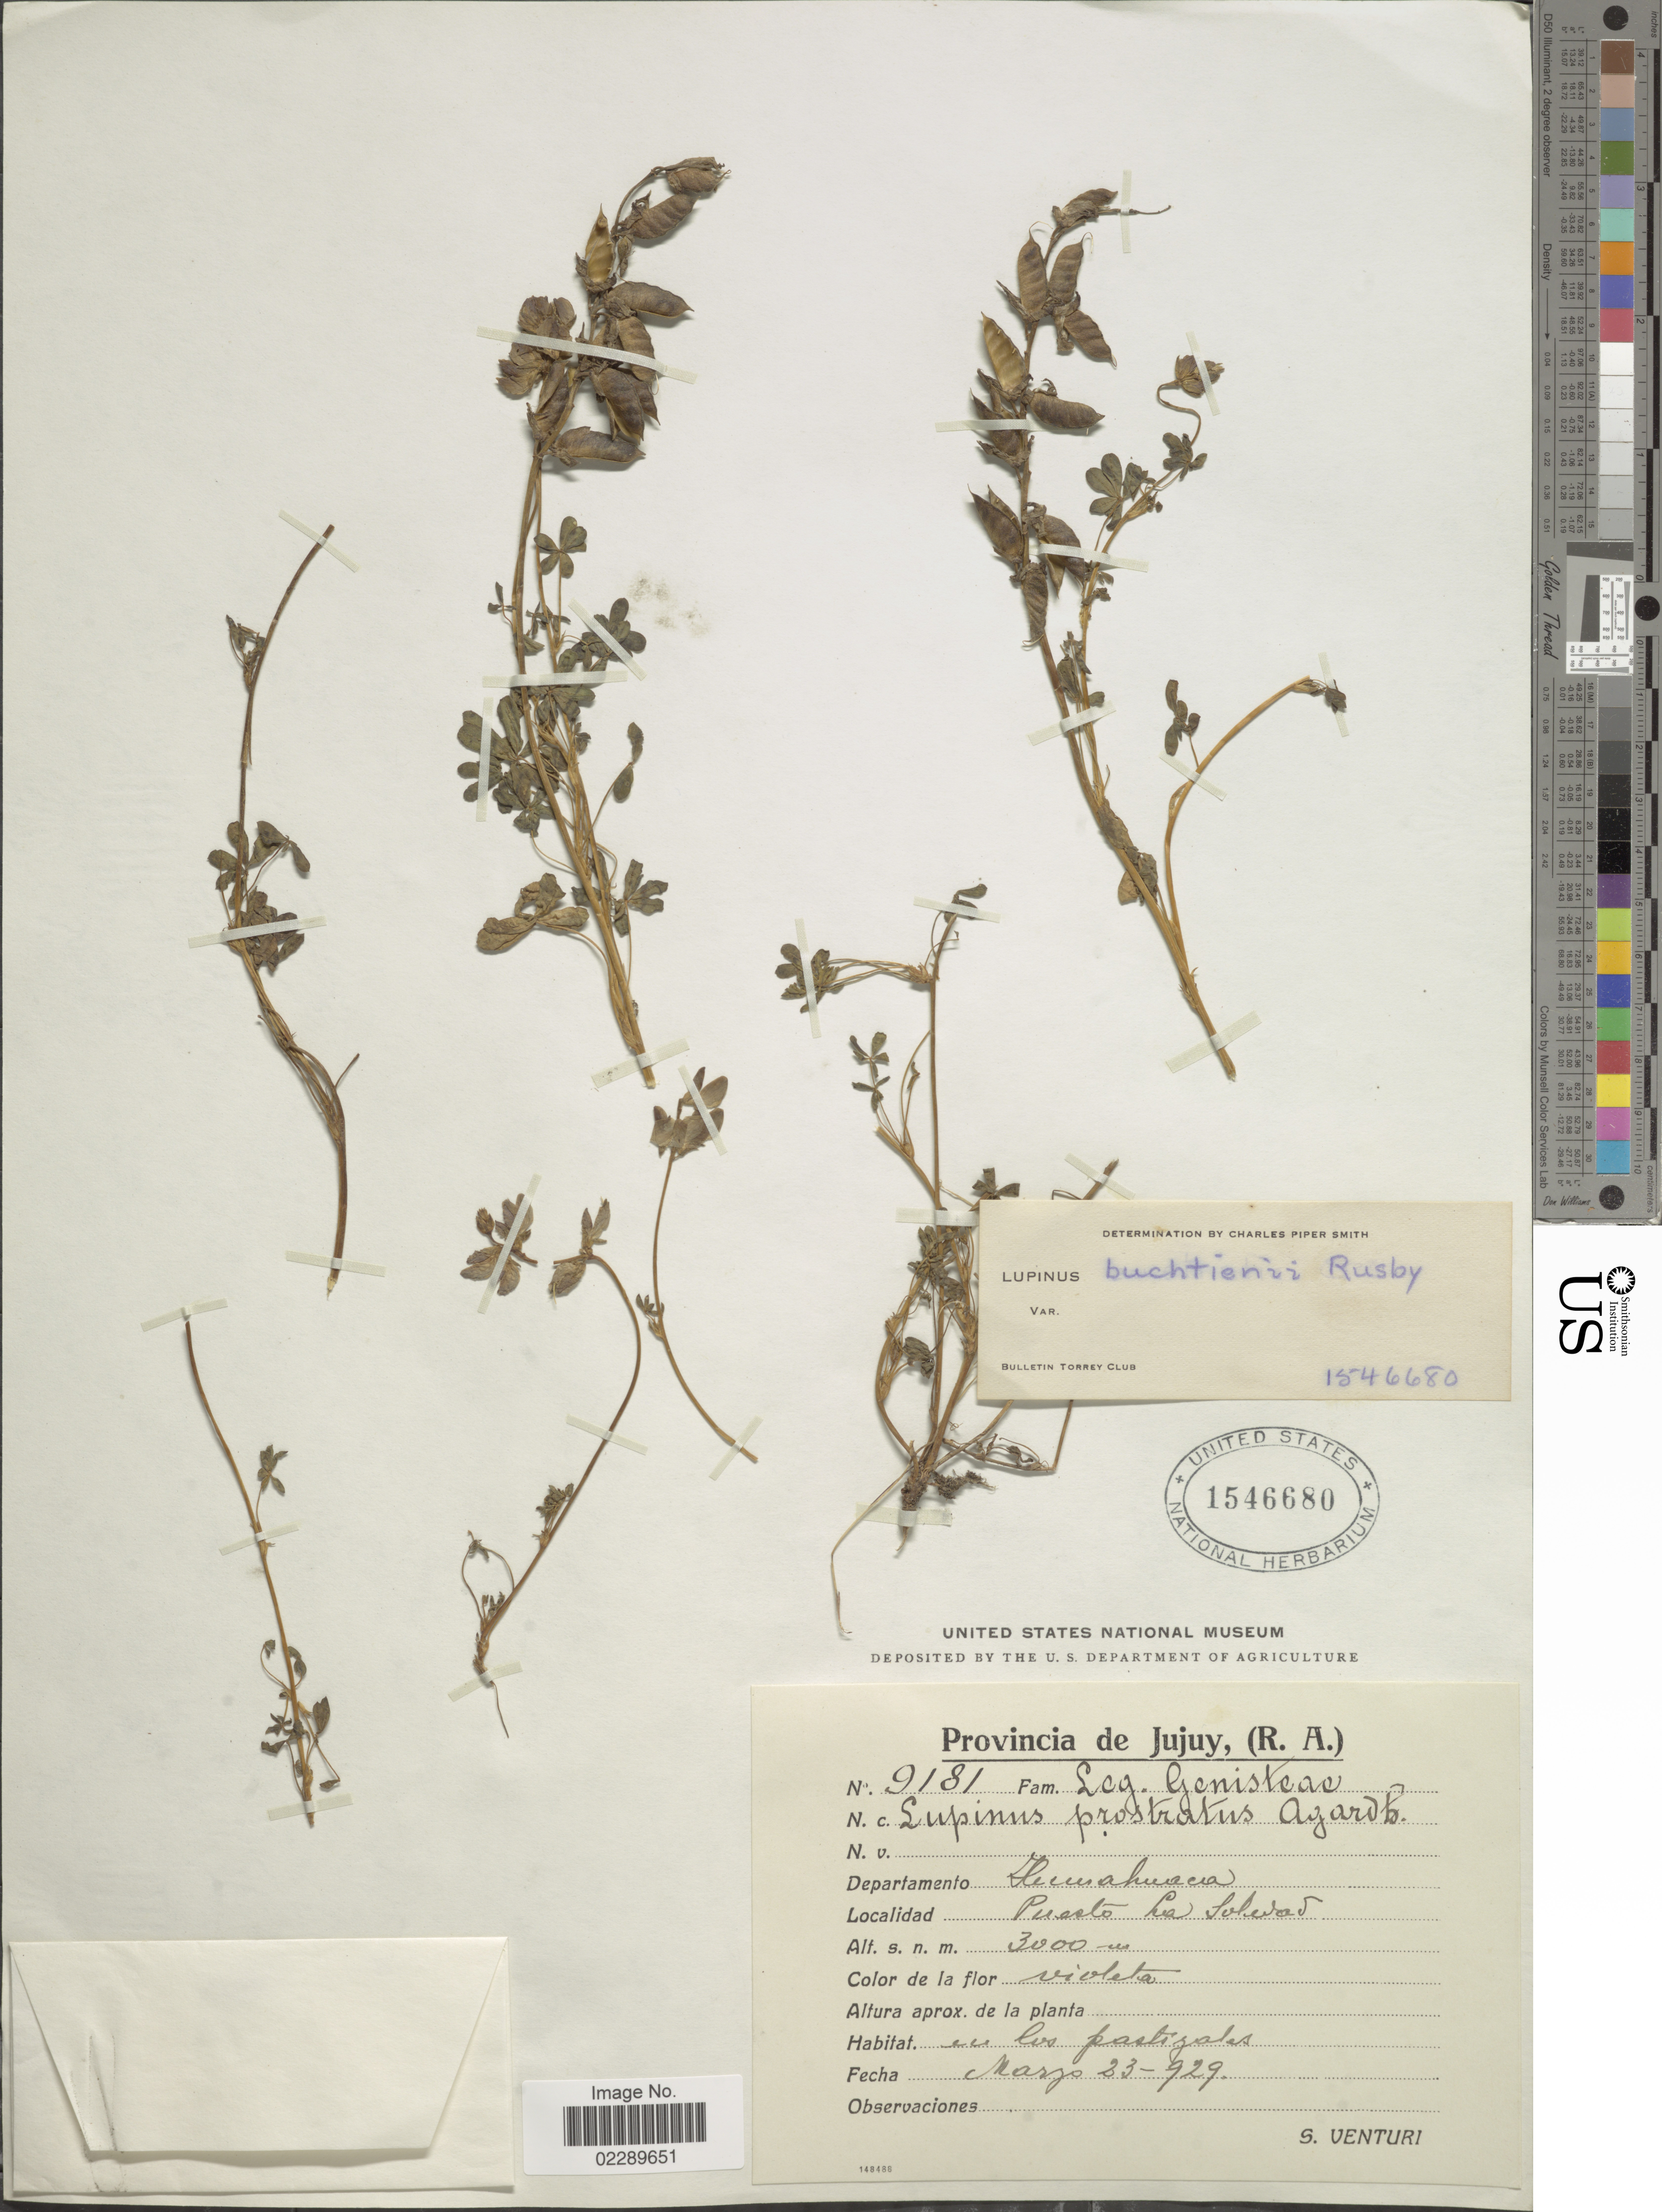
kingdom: Plantae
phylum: Tracheophyta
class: Magnoliopsida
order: Fabales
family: Fabaceae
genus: Lupinus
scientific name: Lupinus buchtienii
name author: Rusby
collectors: S. Venturi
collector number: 9181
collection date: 1929-03-23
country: Argentina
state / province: Jujuy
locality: Provincia de Jujuy, (R.A.). Departamento Humahuacia. Puerto La Soledad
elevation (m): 3000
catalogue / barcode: US 1546680